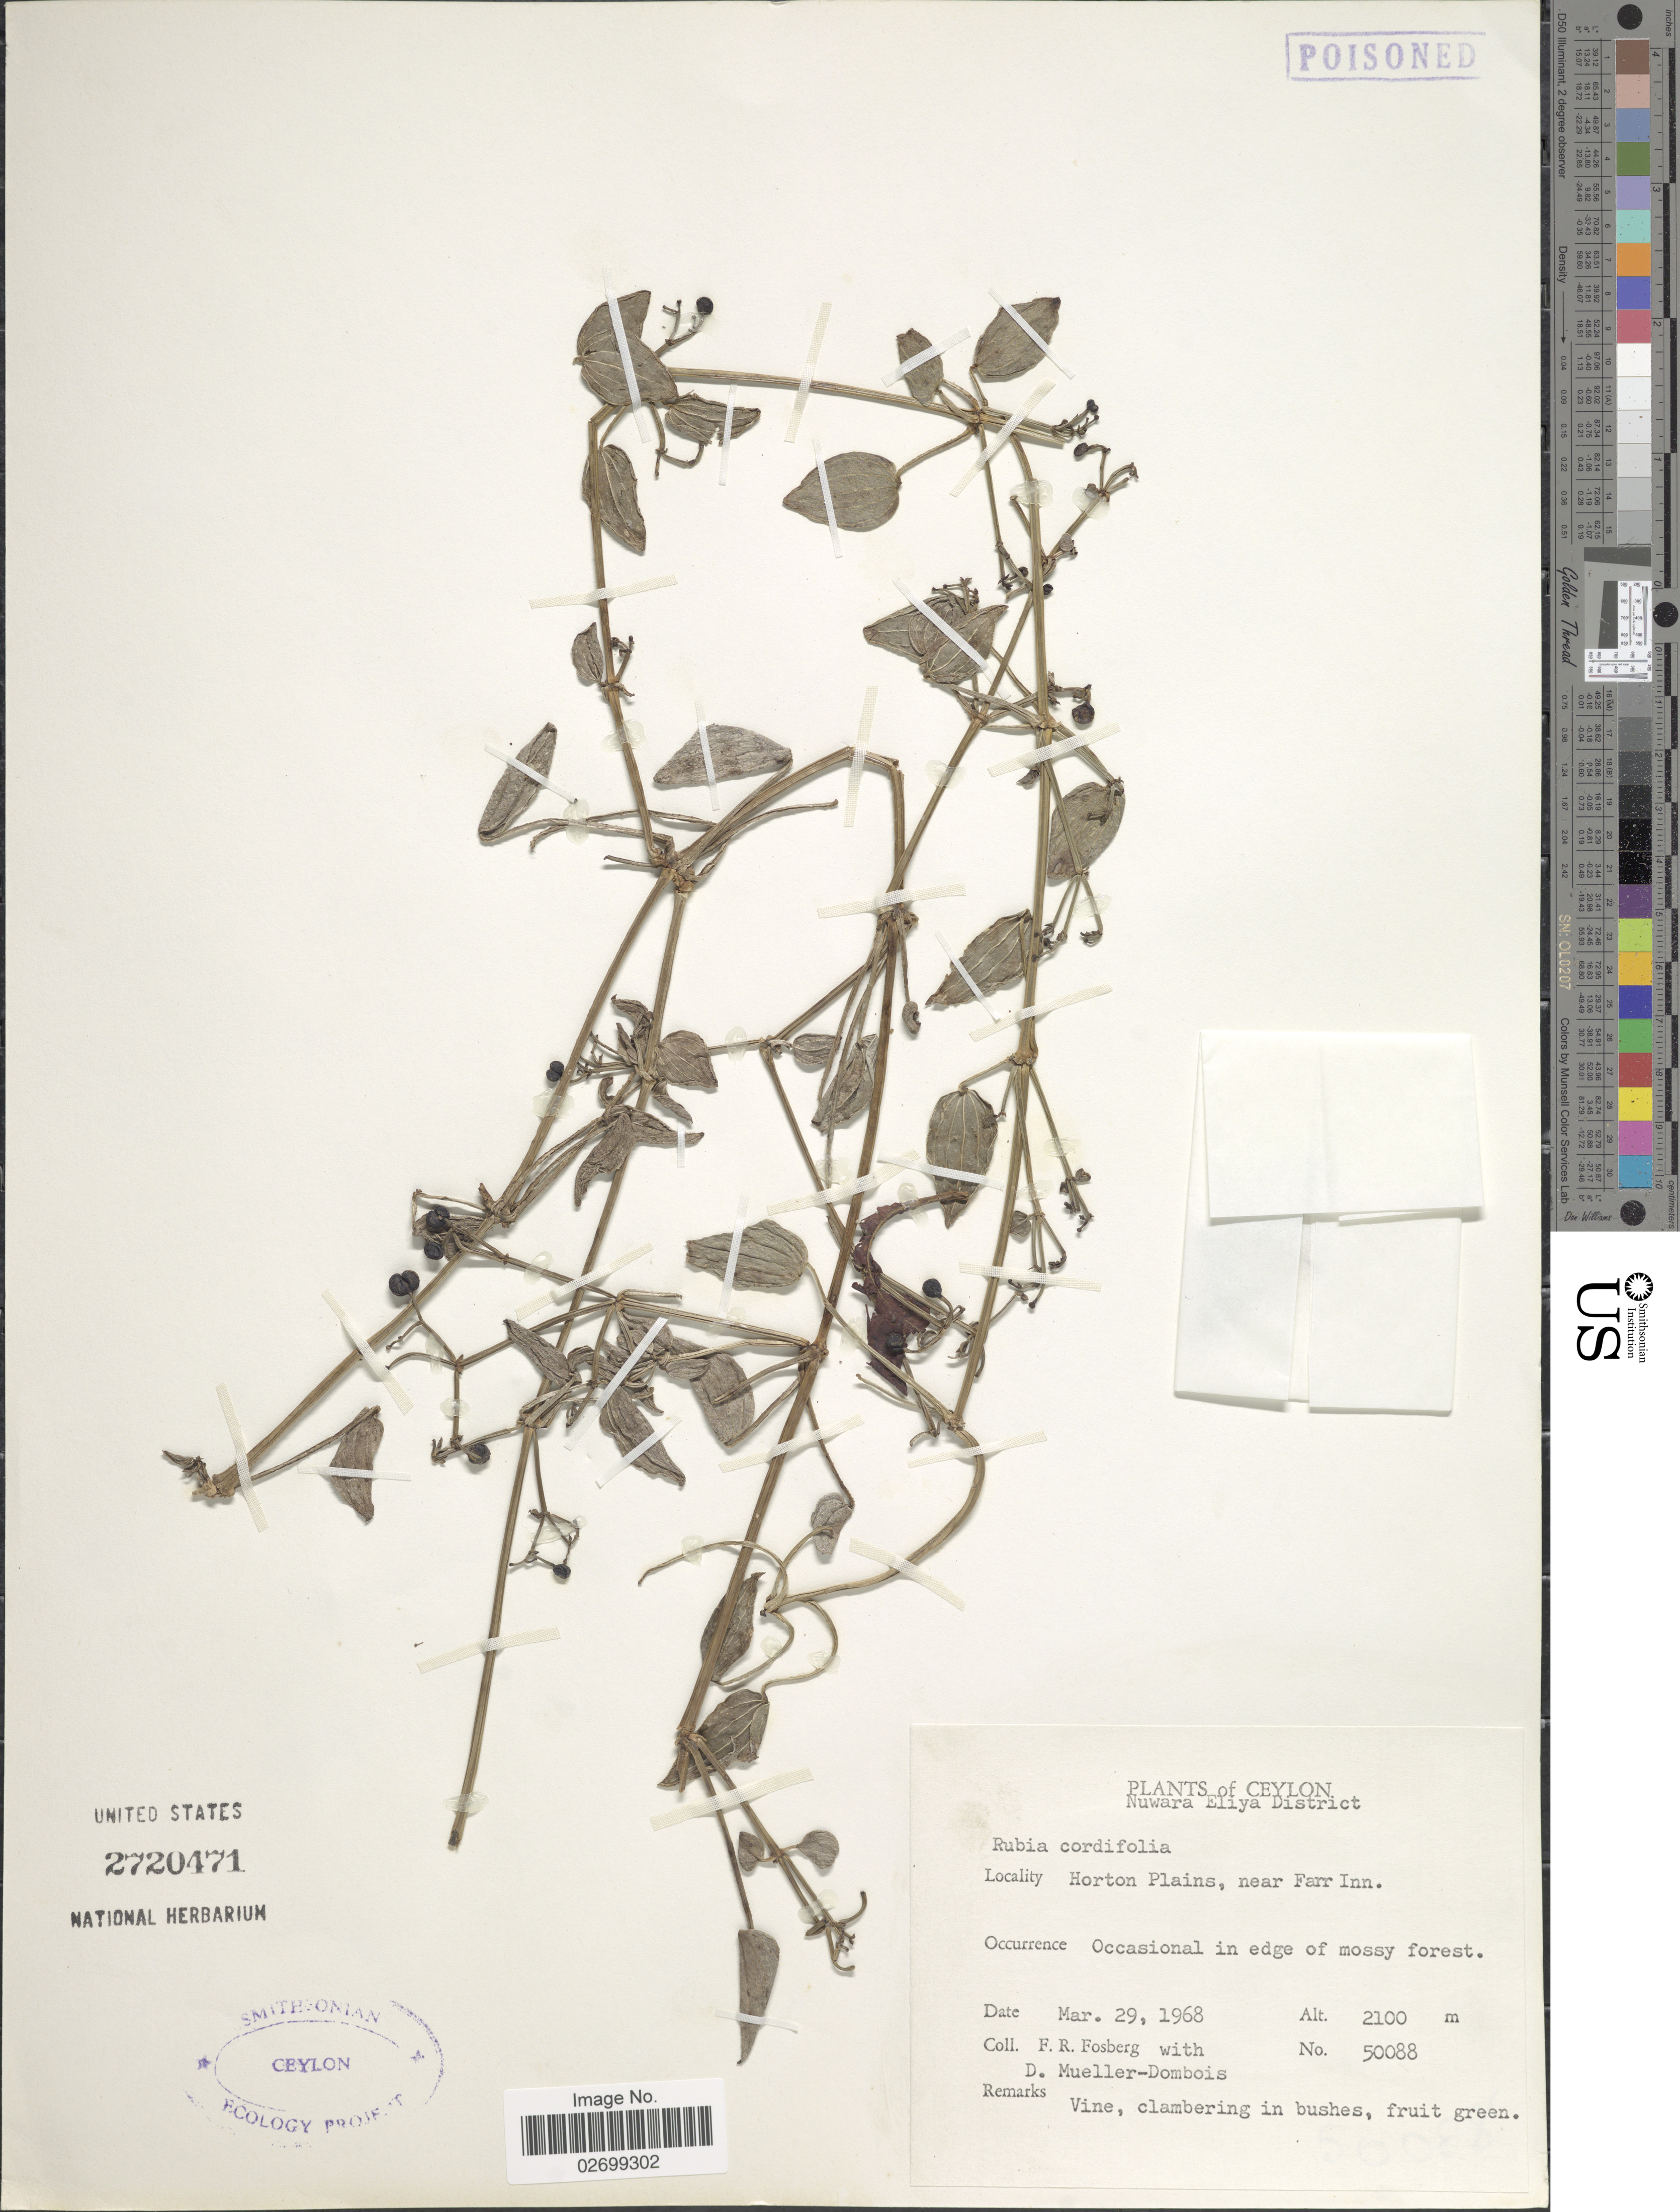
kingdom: Plantae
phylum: Tracheophyta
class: Magnoliopsida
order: Gentianales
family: Rubiaceae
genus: Rubia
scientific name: Rubia cordifolia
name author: L.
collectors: F. R. Fosberg & D. Mueller-Dombois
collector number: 50088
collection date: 1968-03-29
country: Sri Lanka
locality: Ceylon, Nuwara Eliya District, Horton Plains, near Far Inn, in edge of mossy forest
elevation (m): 2100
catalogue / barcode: US 2720471